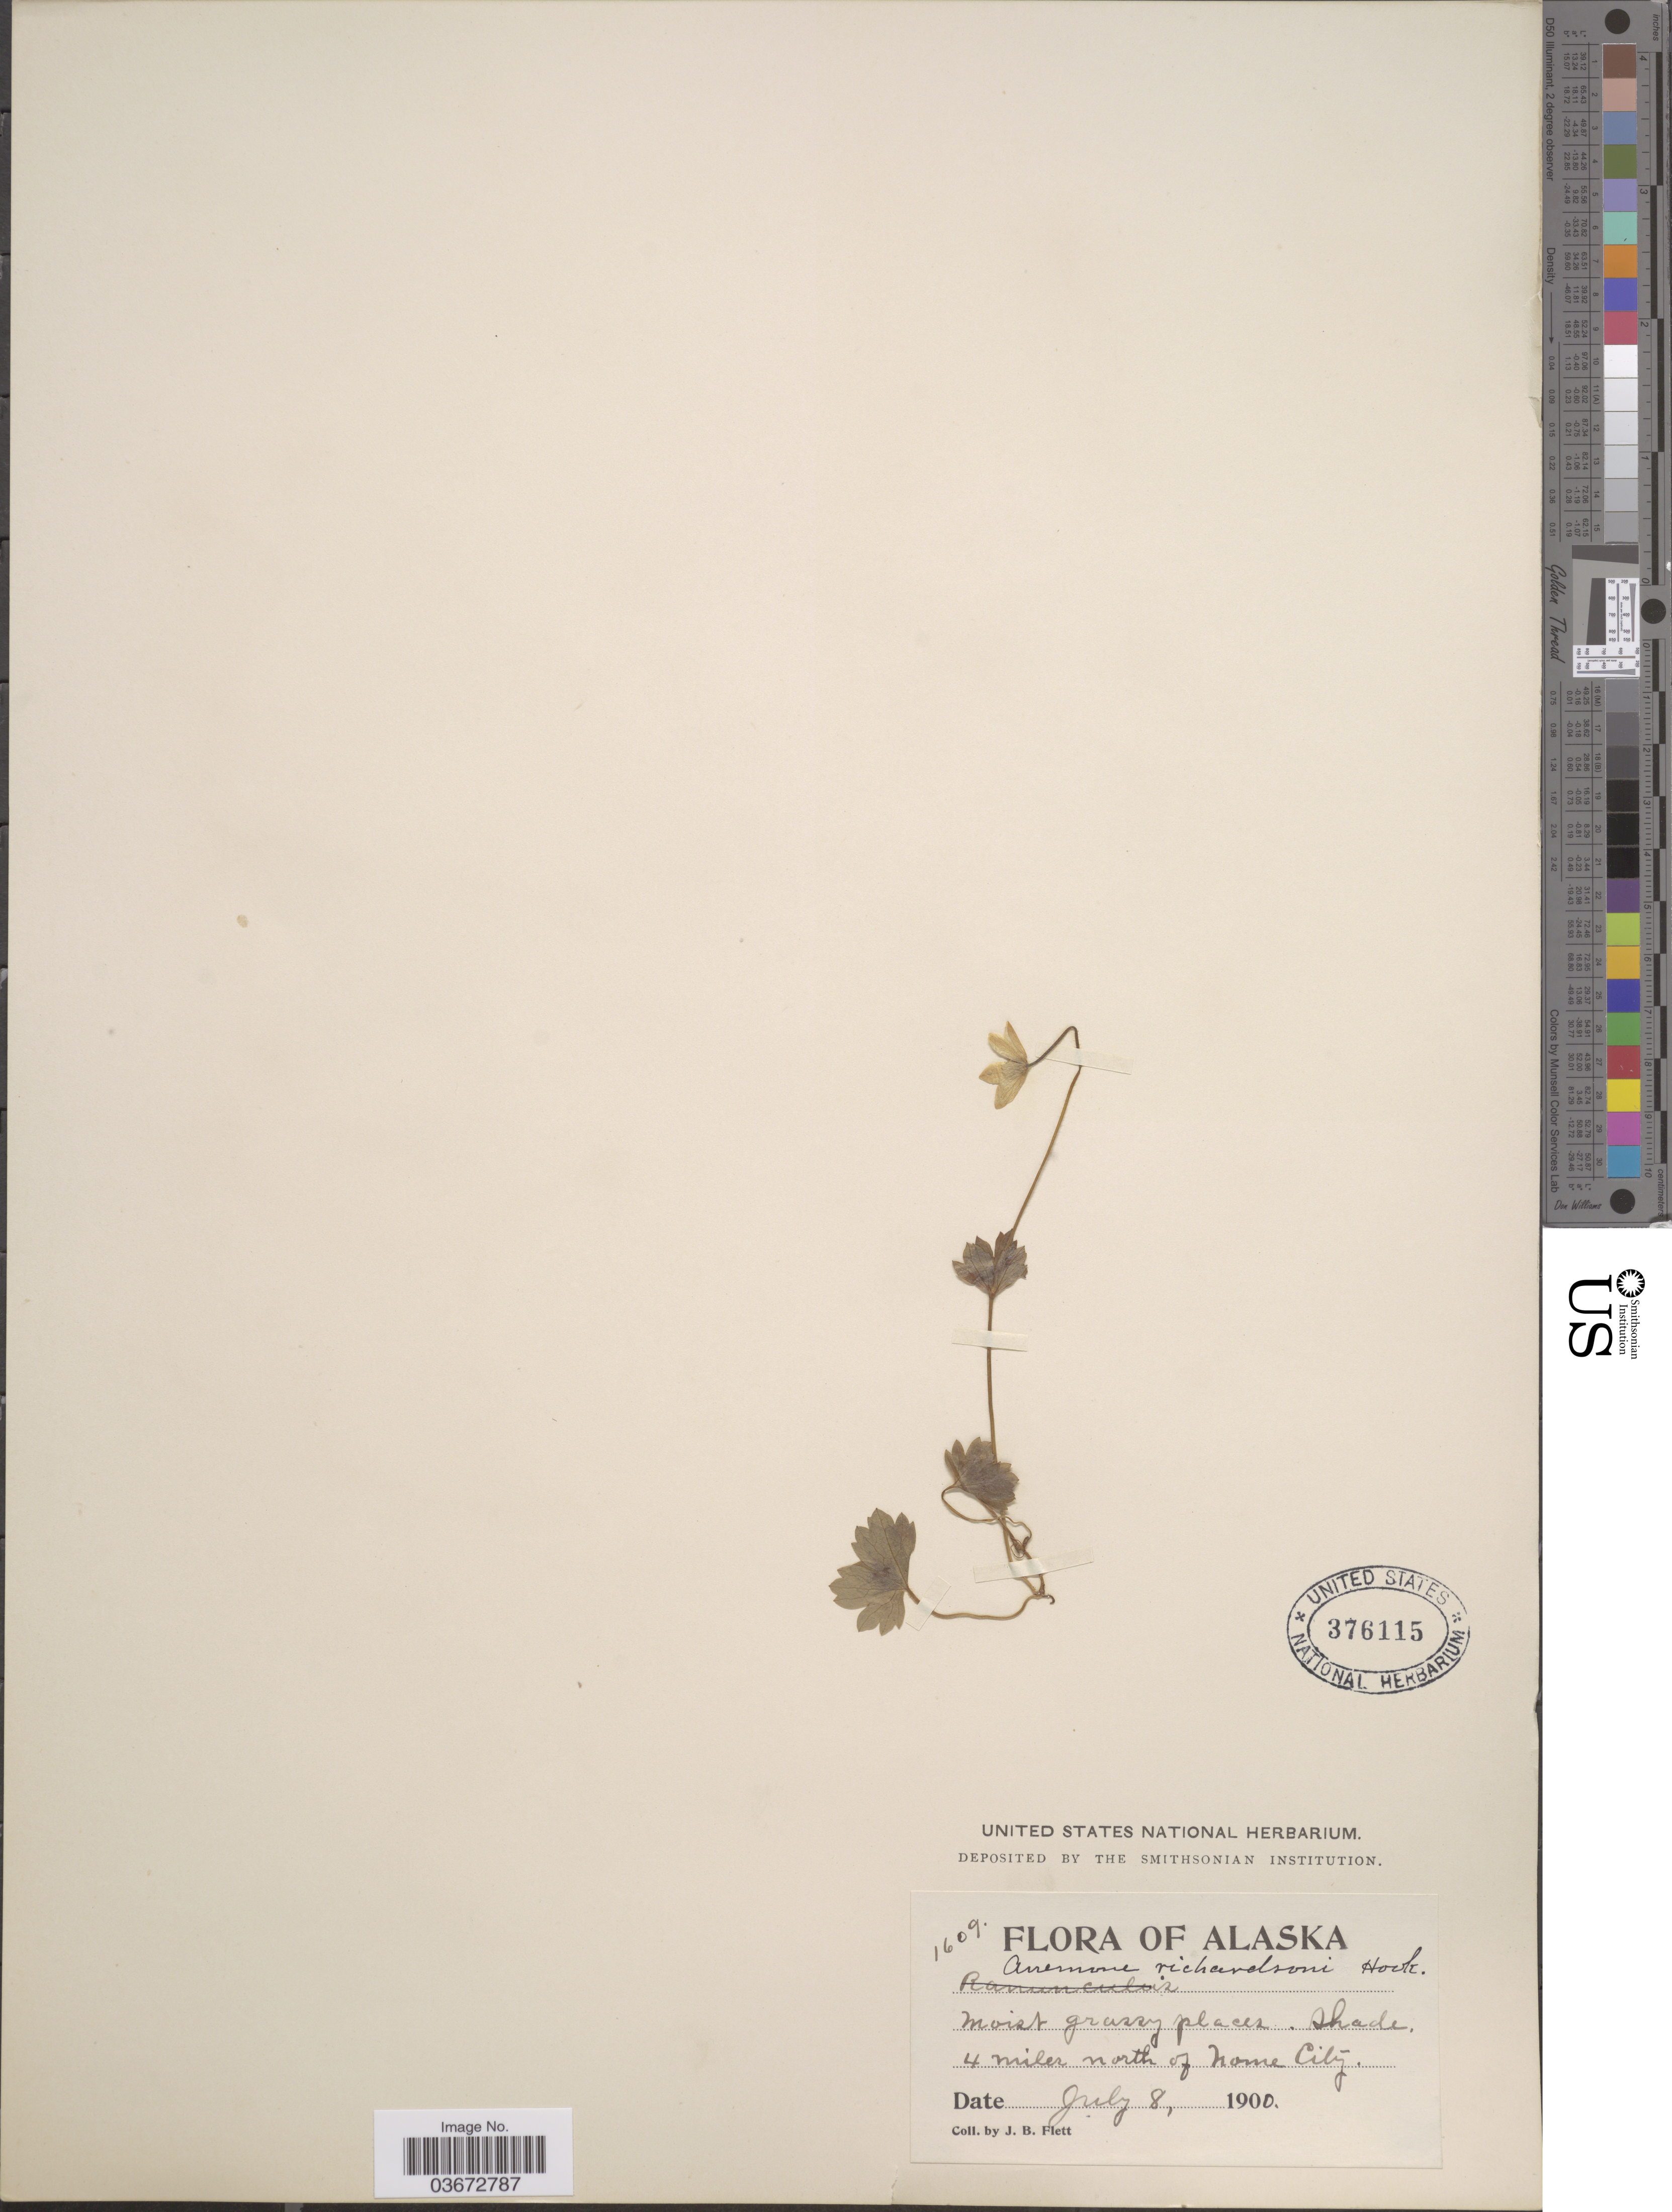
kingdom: Plantae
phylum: Tracheophyta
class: Magnoliopsida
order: Ranunculales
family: Ranunculaceae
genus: Anemone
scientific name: Anemone richardsonii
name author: Hook.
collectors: J. Flett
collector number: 1609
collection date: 1900-07-08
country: United States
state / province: Alaska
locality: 4 miles north of Nome City.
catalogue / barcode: US 376115